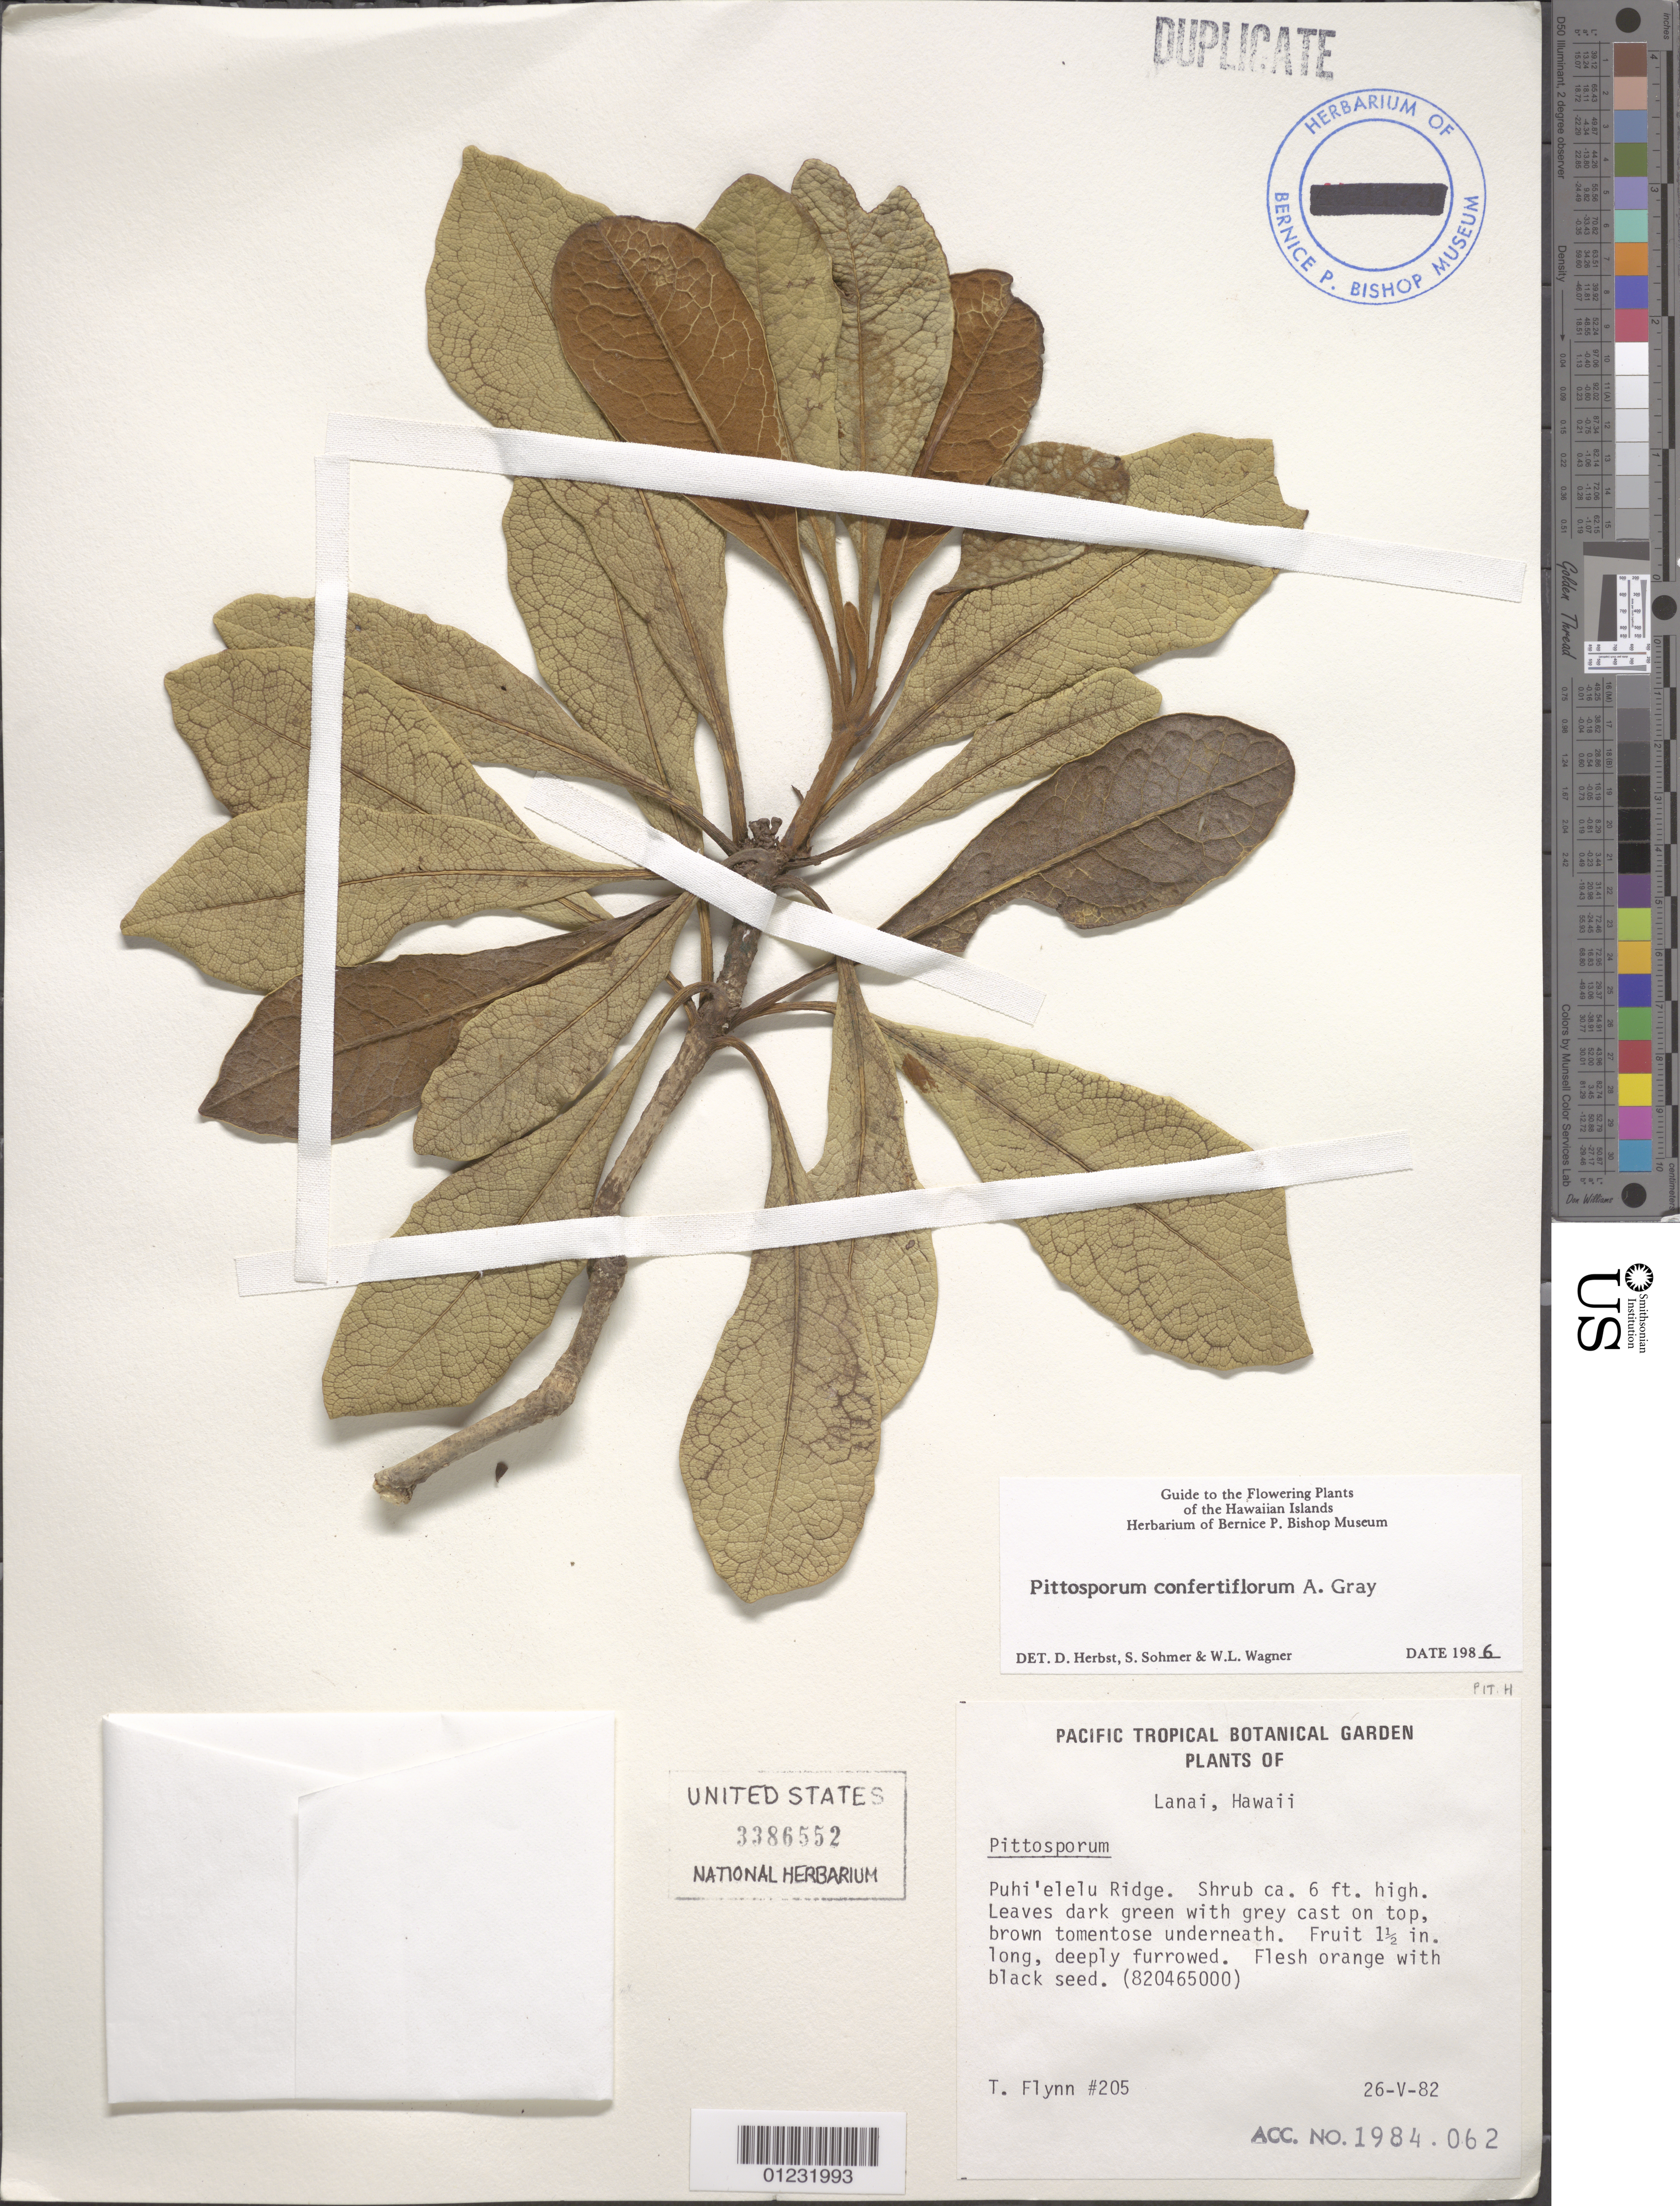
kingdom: Plantae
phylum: Tracheophyta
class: Magnoliopsida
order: Apiales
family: Pittosporaceae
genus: Pittosporum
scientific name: Pittosporum confertiflorum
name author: A. Gray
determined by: Herbst, D. R.; Sohmer, S. H.; Wagner, W. L.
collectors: T. W. Flynn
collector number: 205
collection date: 1982-05-26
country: United States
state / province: Hawaii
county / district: Maui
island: Lana'i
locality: Puhi'elelu Ridge.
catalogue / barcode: US 3386552